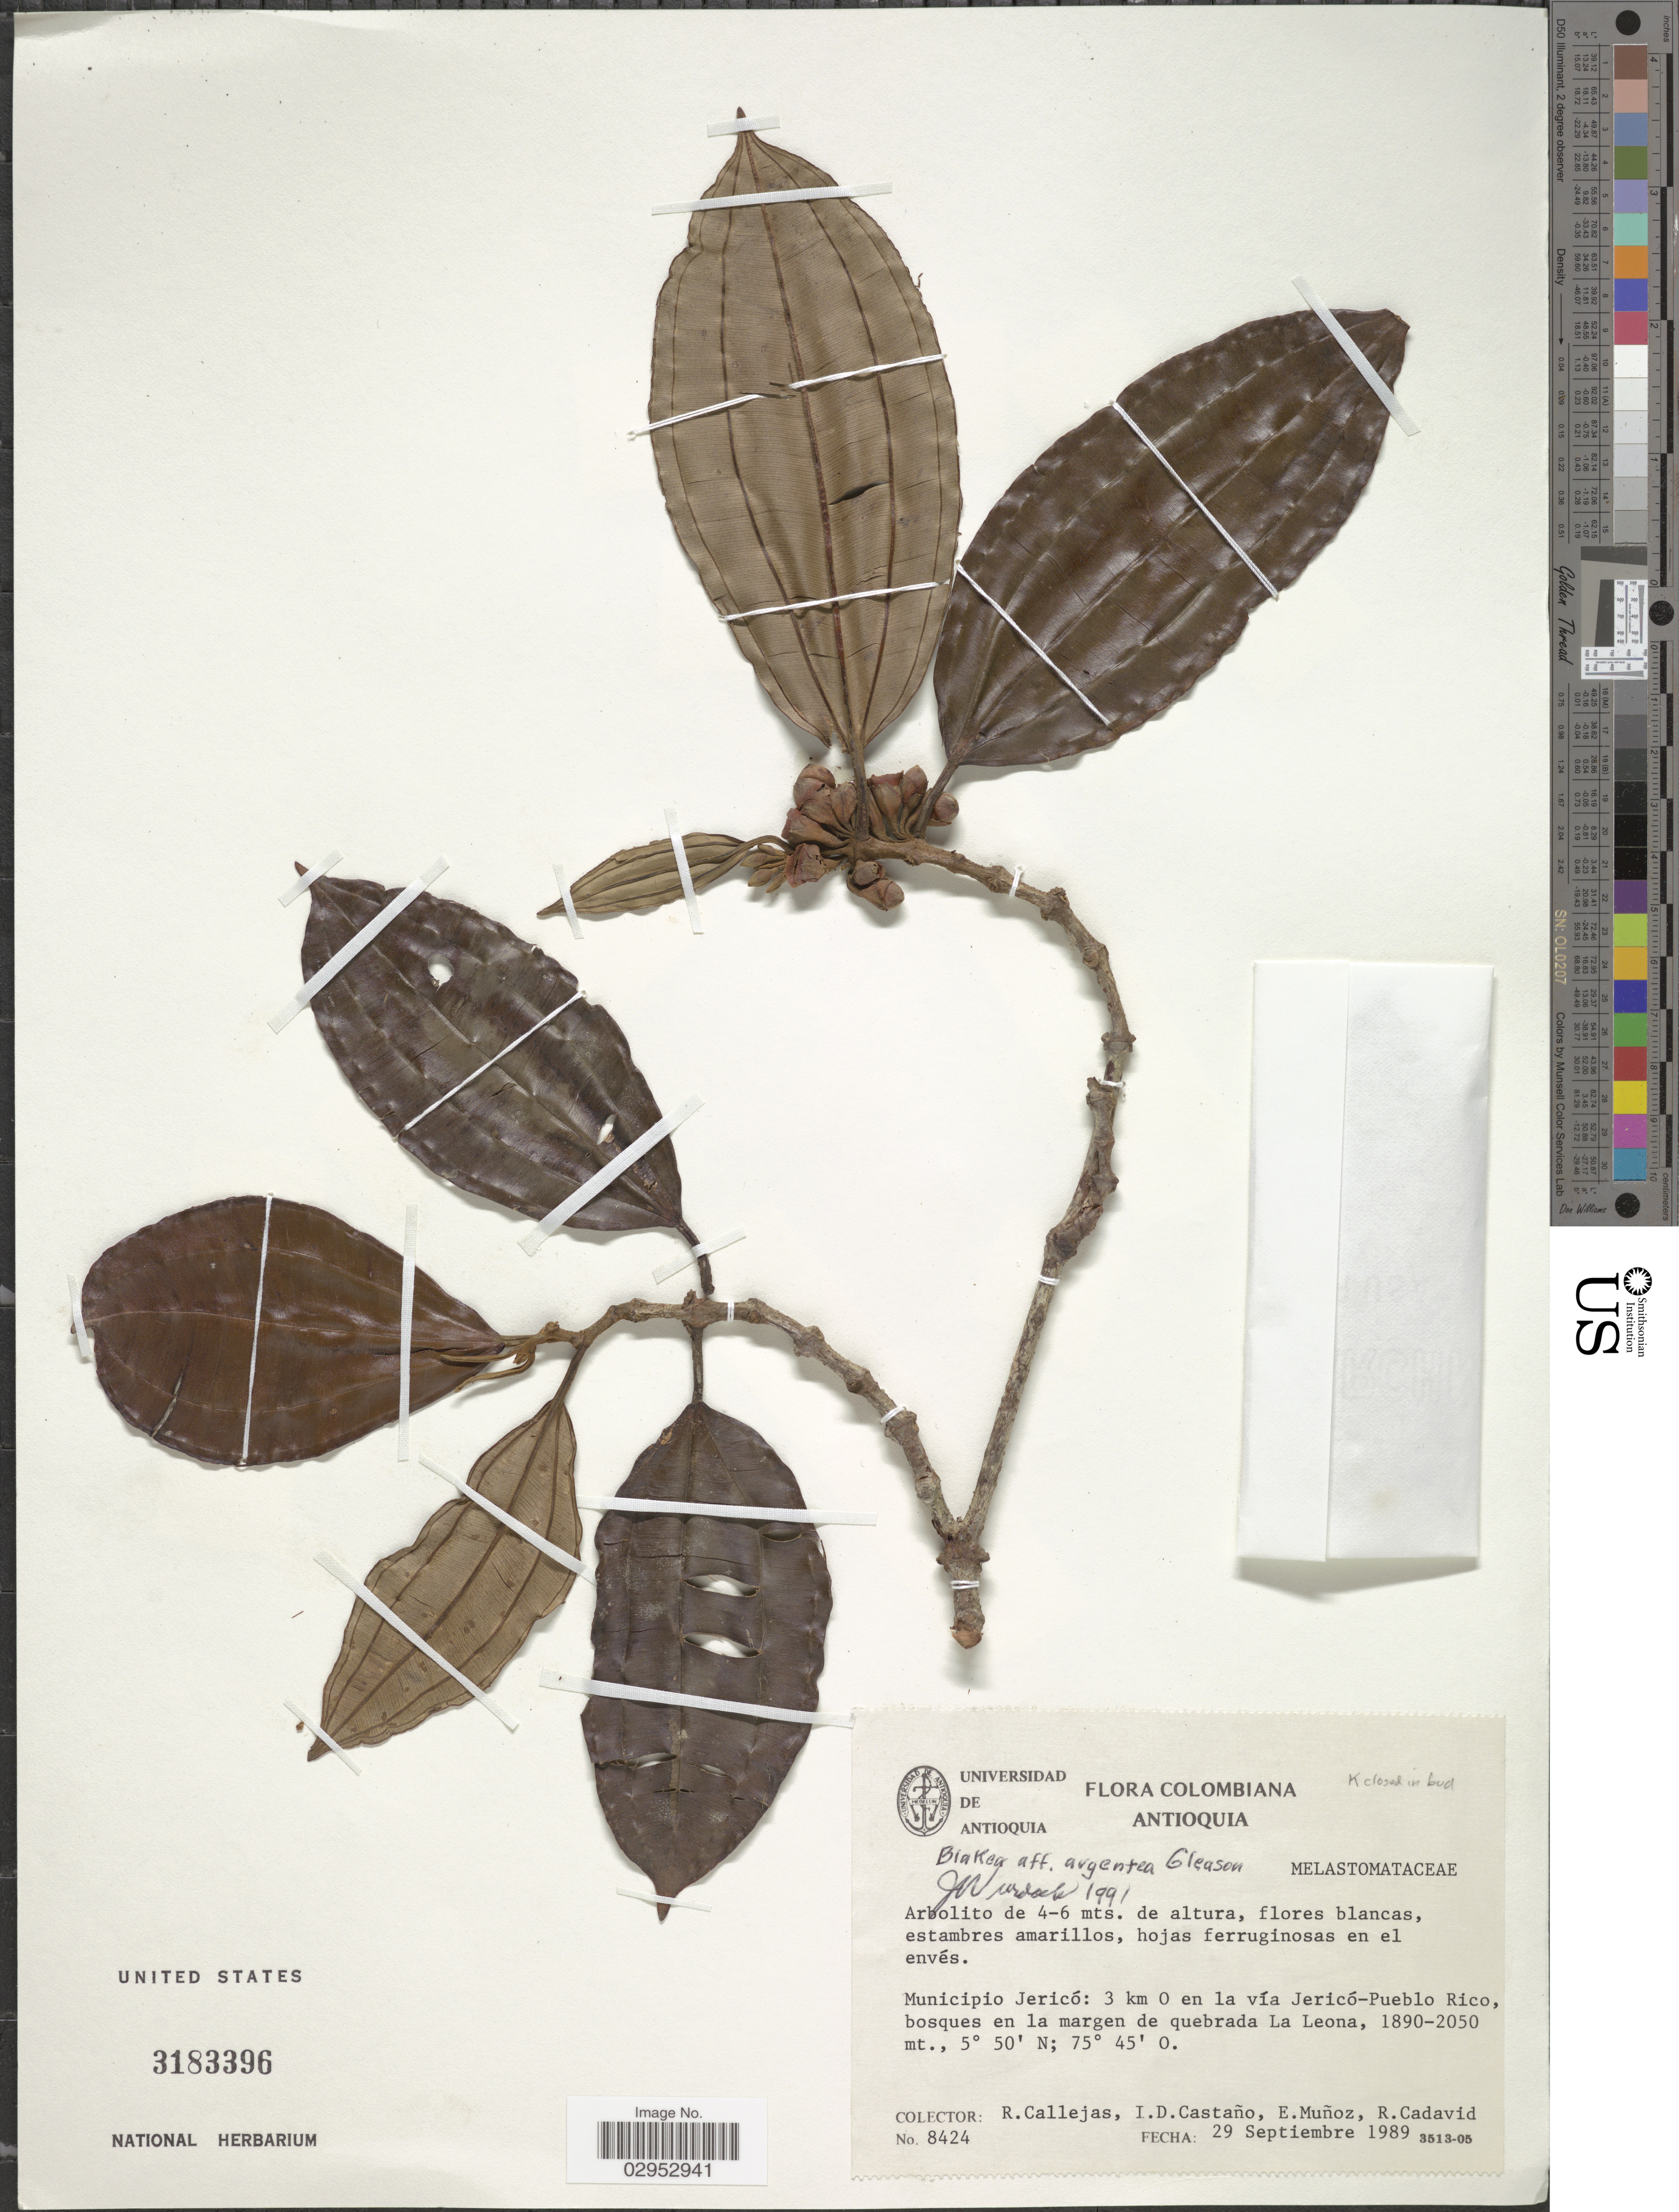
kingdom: Plantae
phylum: Tracheophyta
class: Magnoliopsida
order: Myrtales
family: Melastomataceae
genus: Blakea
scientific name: Blakea argentea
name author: Gleason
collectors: R. Callejas, I. Castaño, E. Munoz & R. Cadavid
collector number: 8424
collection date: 1989-09-29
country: Colombia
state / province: Antioquia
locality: Municipio Jericó: 3 km O en la vía Jericó-Pueblo Rico, bosques en la margen de quebrada La Leona.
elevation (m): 1890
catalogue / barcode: US 3183396